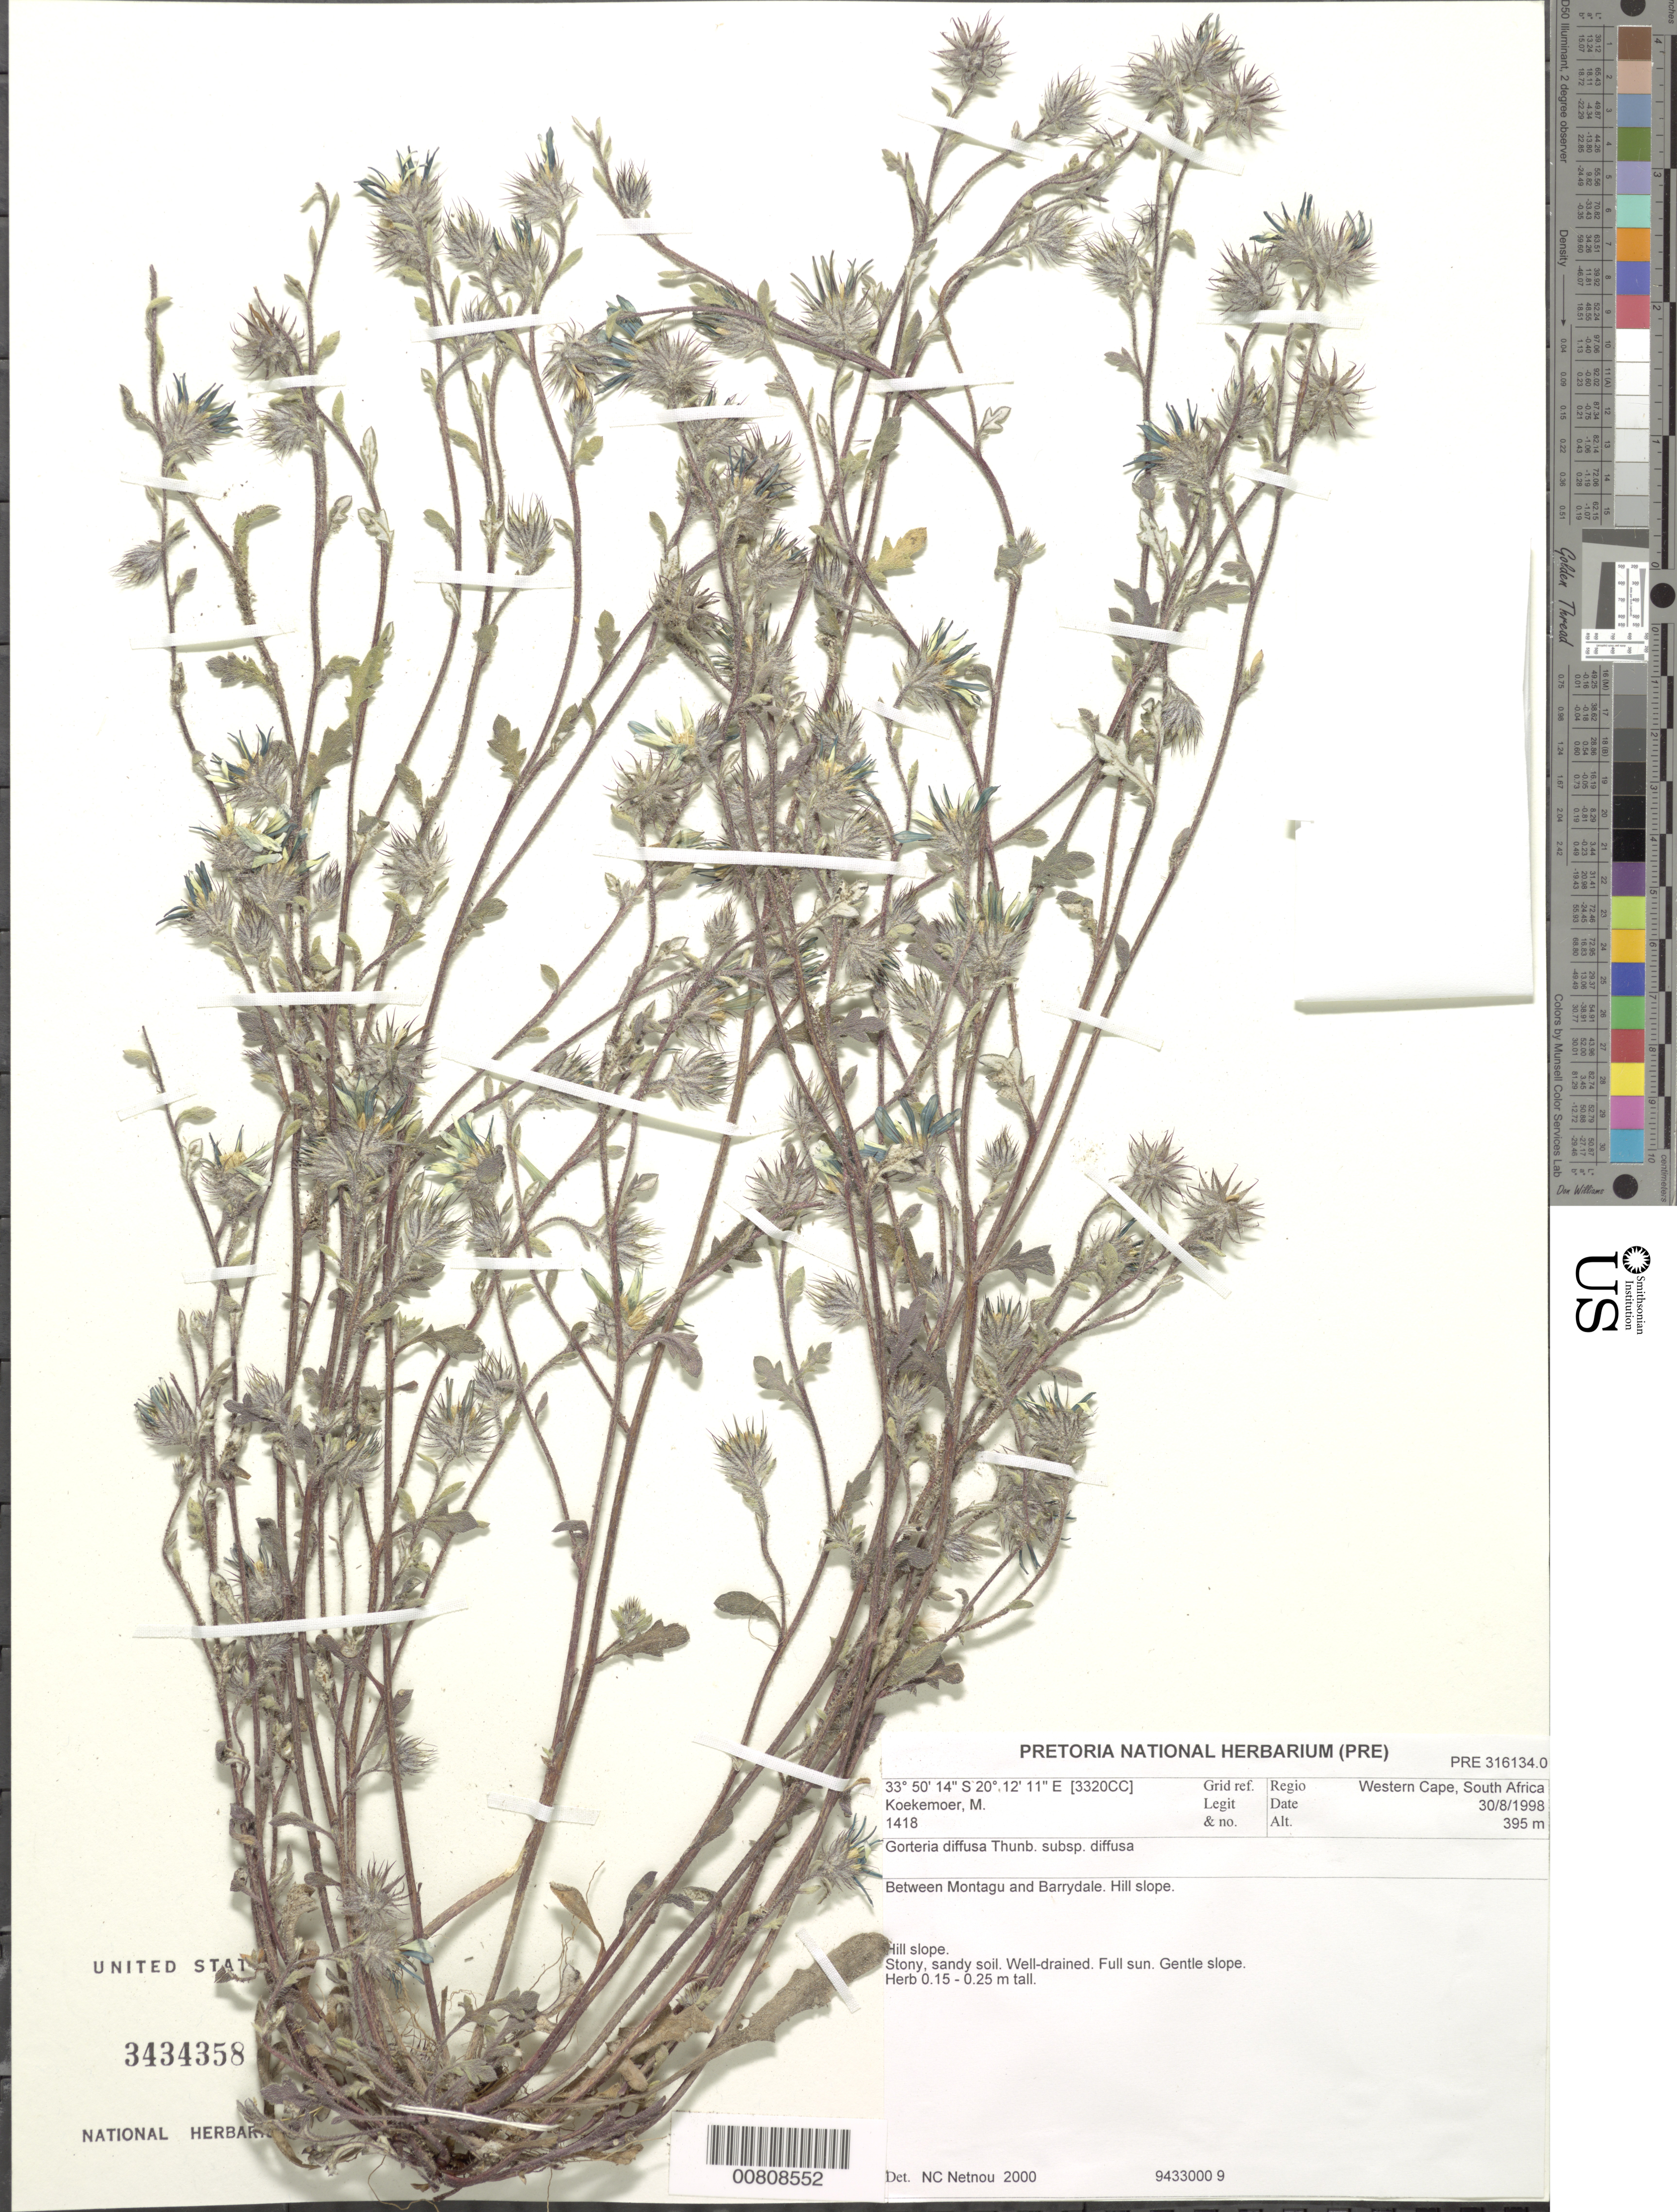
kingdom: Plantae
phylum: Tracheophyta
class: Magnoliopsida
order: Asterales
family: Asteraceae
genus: Gorteria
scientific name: Gorteria diffusa subsp. diffusa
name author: Thunb.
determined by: Netnou, N. C.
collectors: M. Koekemoer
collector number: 1418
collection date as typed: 30 August 1998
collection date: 1998-08-30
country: South Africa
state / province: Western Cape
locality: Western Cape; betw. Montagu and Barrydale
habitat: Hill slope; stony, sandy soil; well drained; full sun; gentle slope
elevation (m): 395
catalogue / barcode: US 3434358